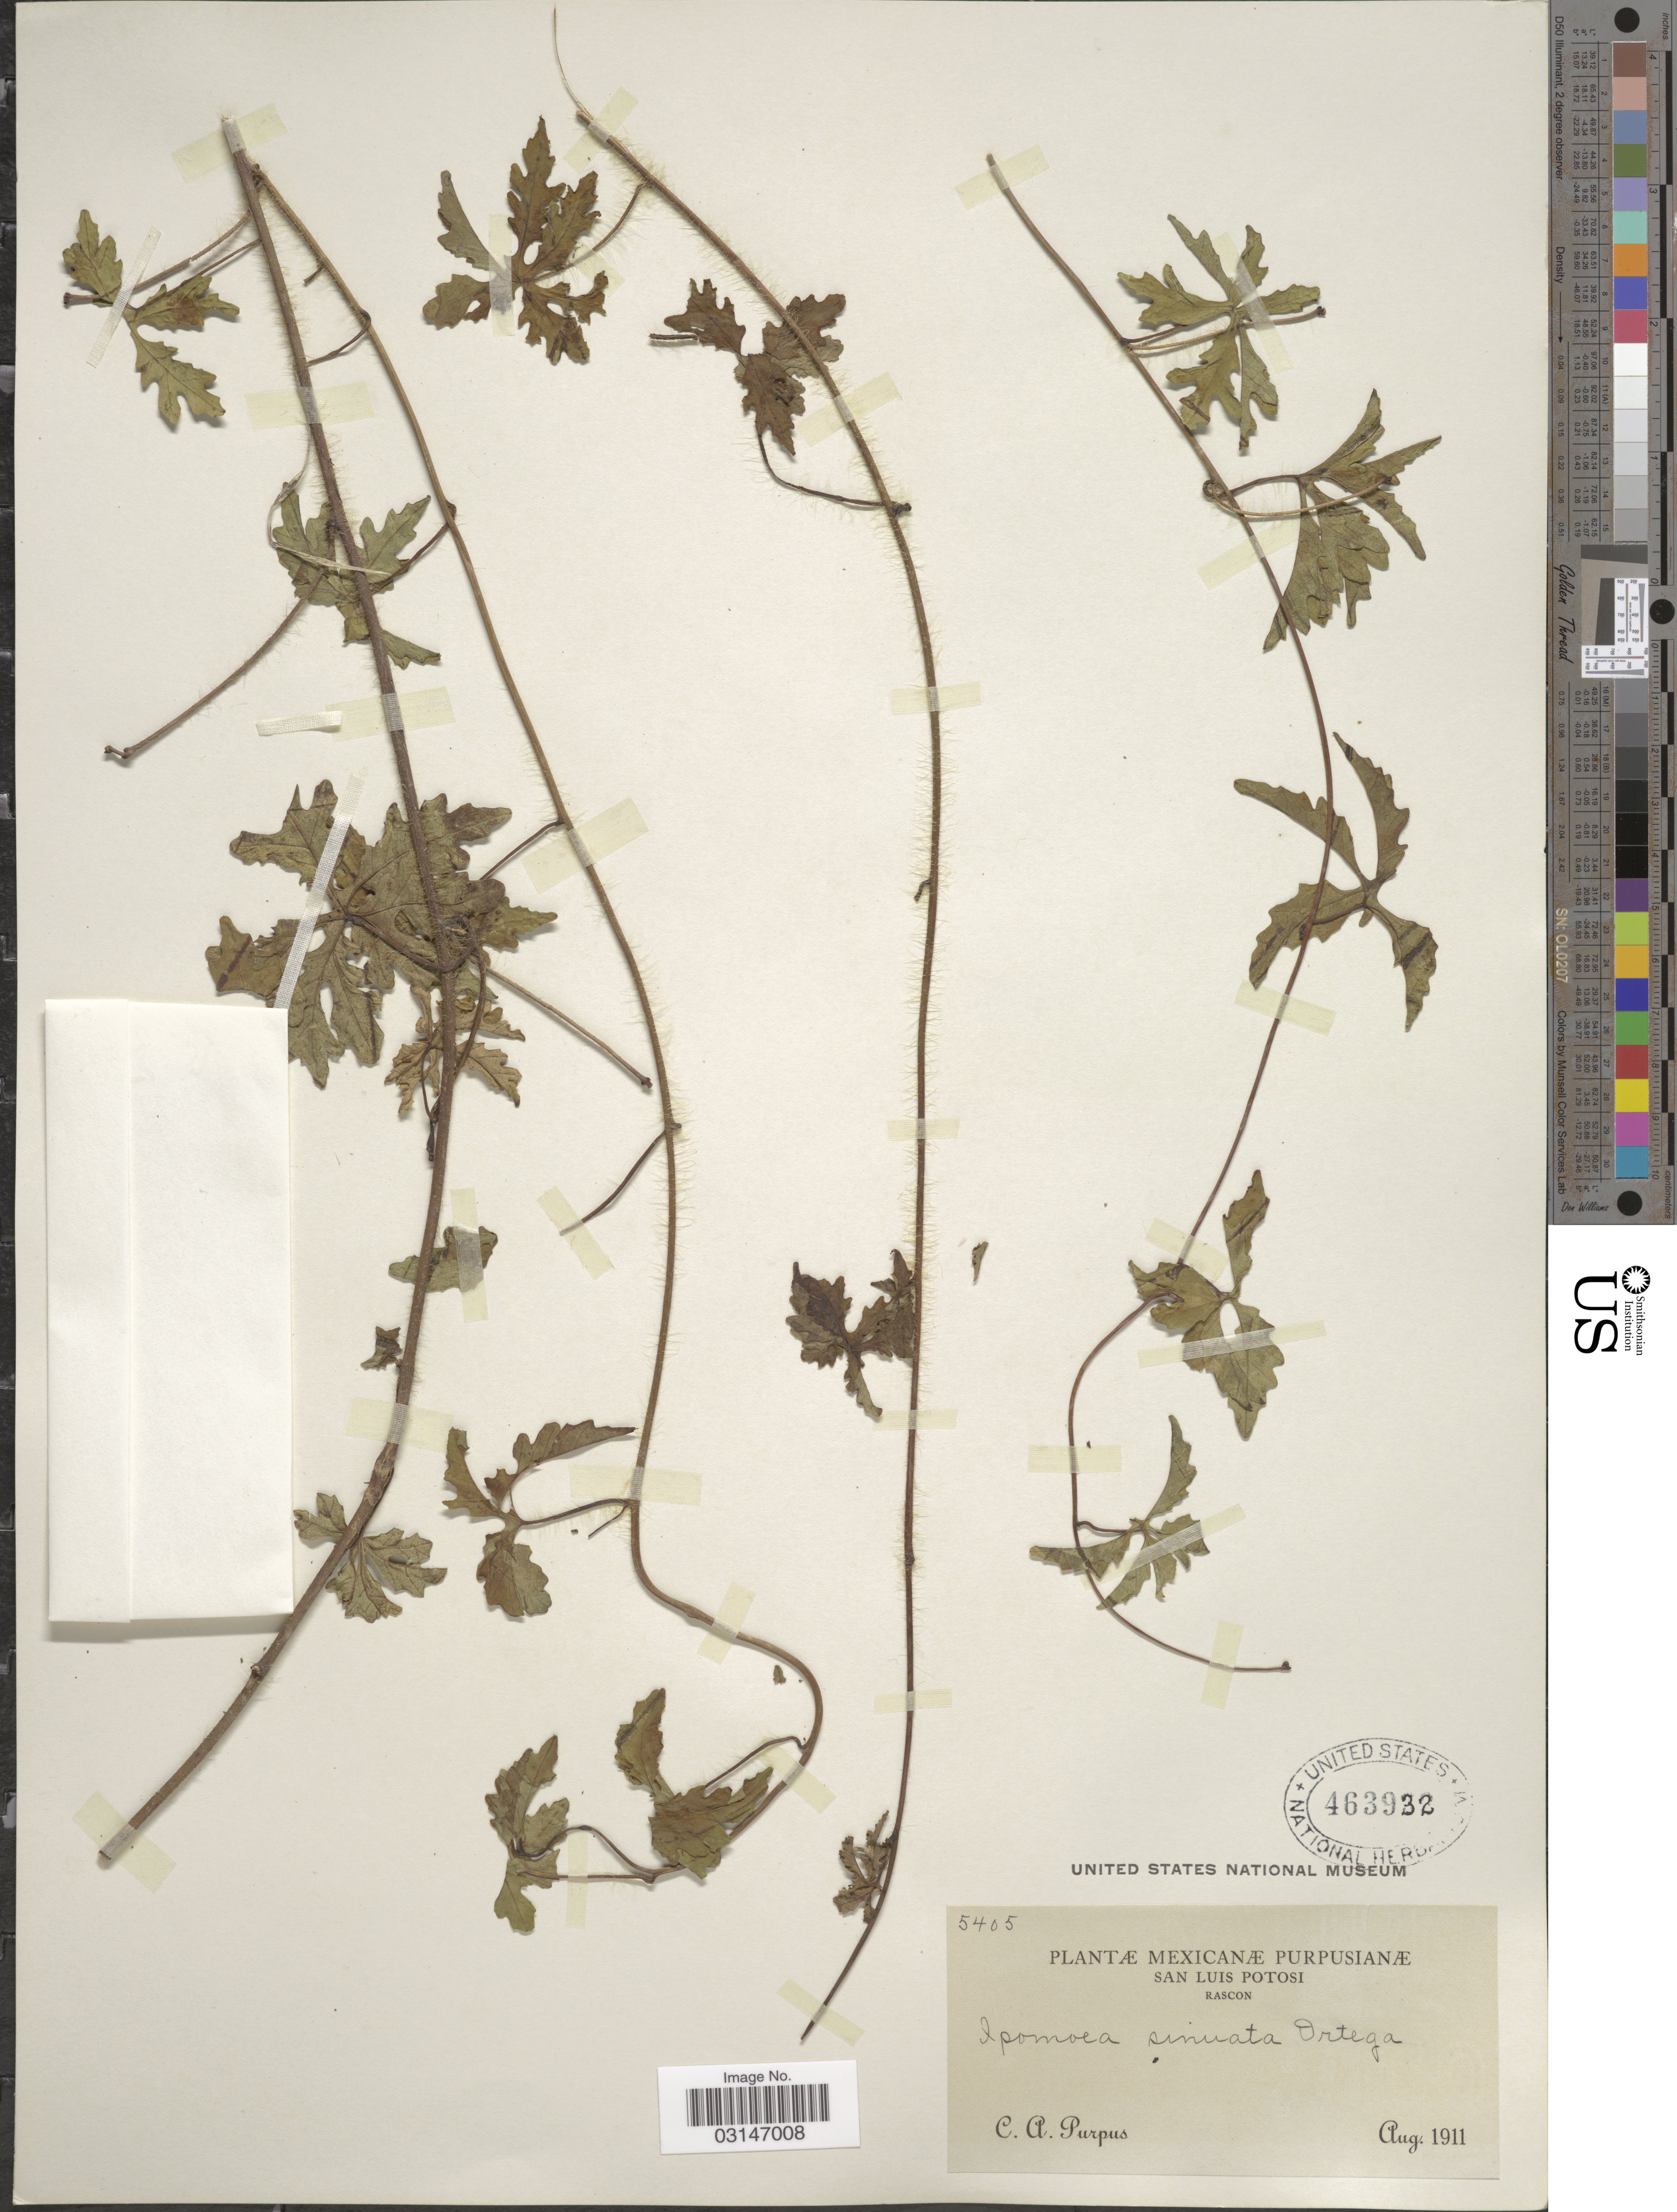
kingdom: Plantae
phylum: Tracheophyta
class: Magnoliopsida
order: Solanales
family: Convolvulaceae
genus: Distimake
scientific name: Distimake dissectus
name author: (Jacq.) A. R. Simões & Staples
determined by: Strong, Mark T., (BOT), Smithsonian Institution - National Museum of Natural History (UNITED STATES)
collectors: C. A. Purpus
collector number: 5405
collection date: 1911-08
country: Mexico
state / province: San Luis Potosí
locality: Rascon.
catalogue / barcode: US 463932